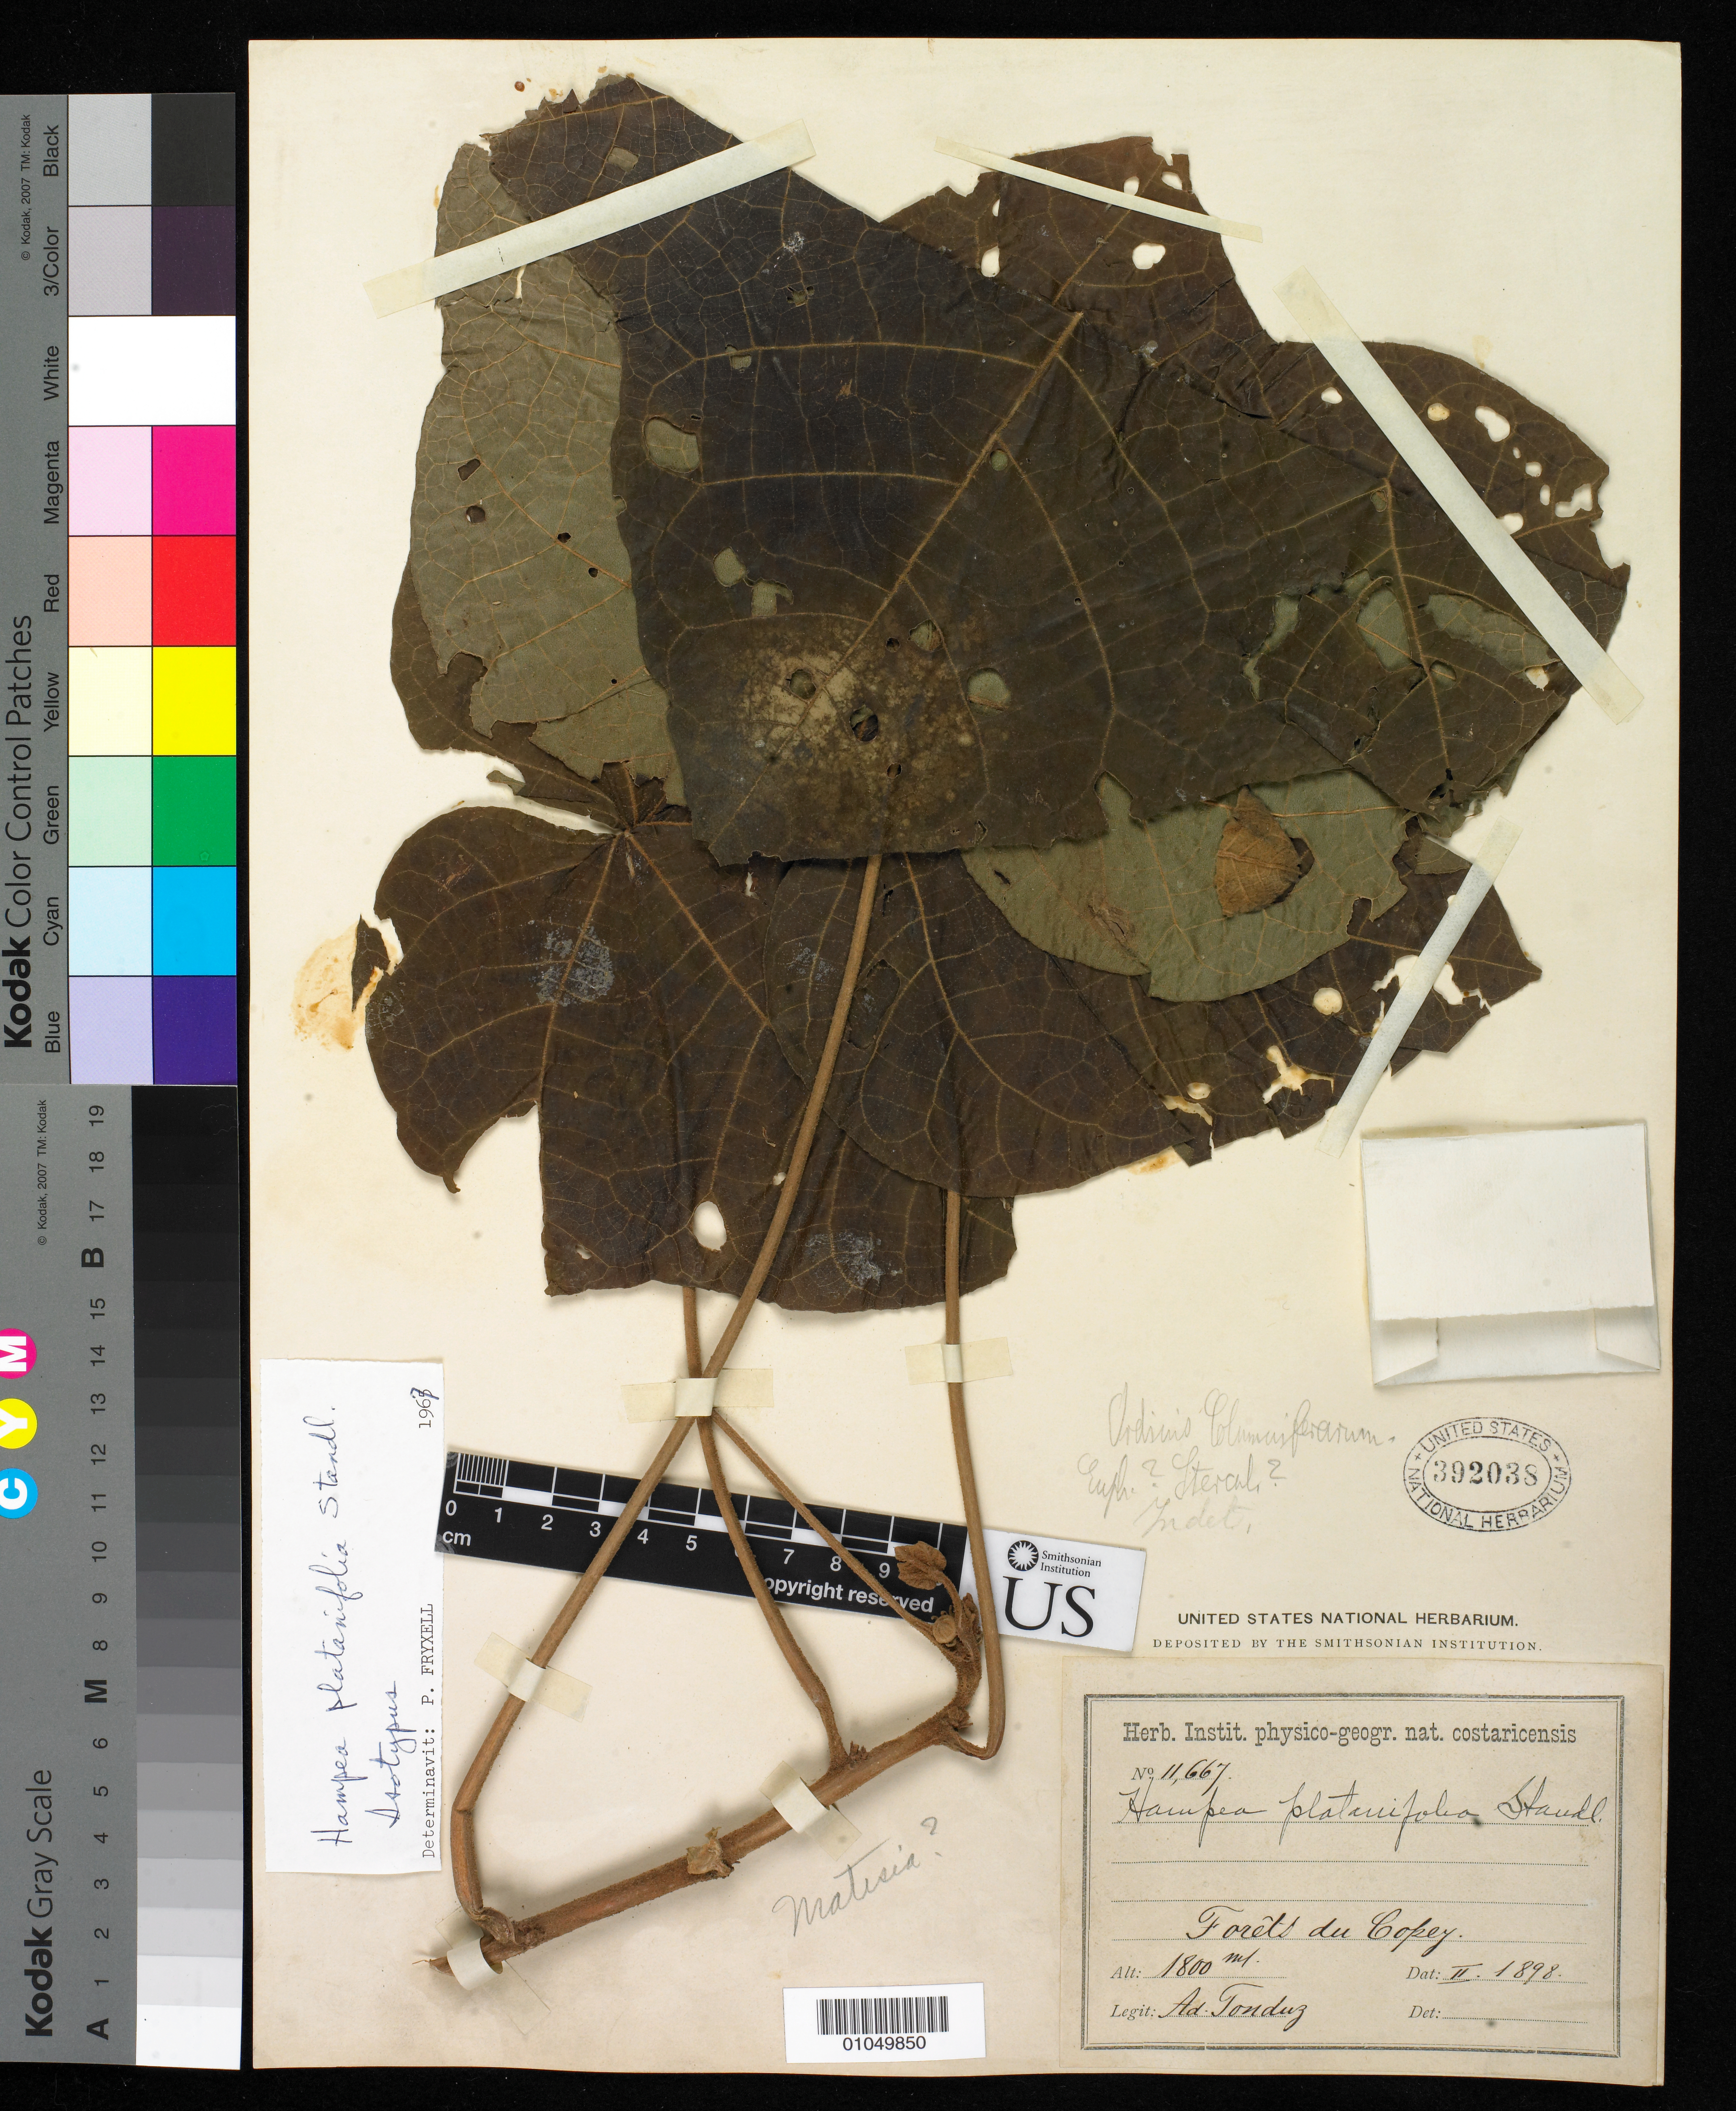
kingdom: Plantae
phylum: Tracheophyta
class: Magnoliopsida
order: Malvales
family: Malvaceae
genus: Hampea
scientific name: Hampea platanifolia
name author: Standl.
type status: Isotype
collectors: A. Tonduz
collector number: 11667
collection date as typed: Feb 1898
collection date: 1898-02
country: Costa Rica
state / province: San José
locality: Copey.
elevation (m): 1800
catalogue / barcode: US 392038